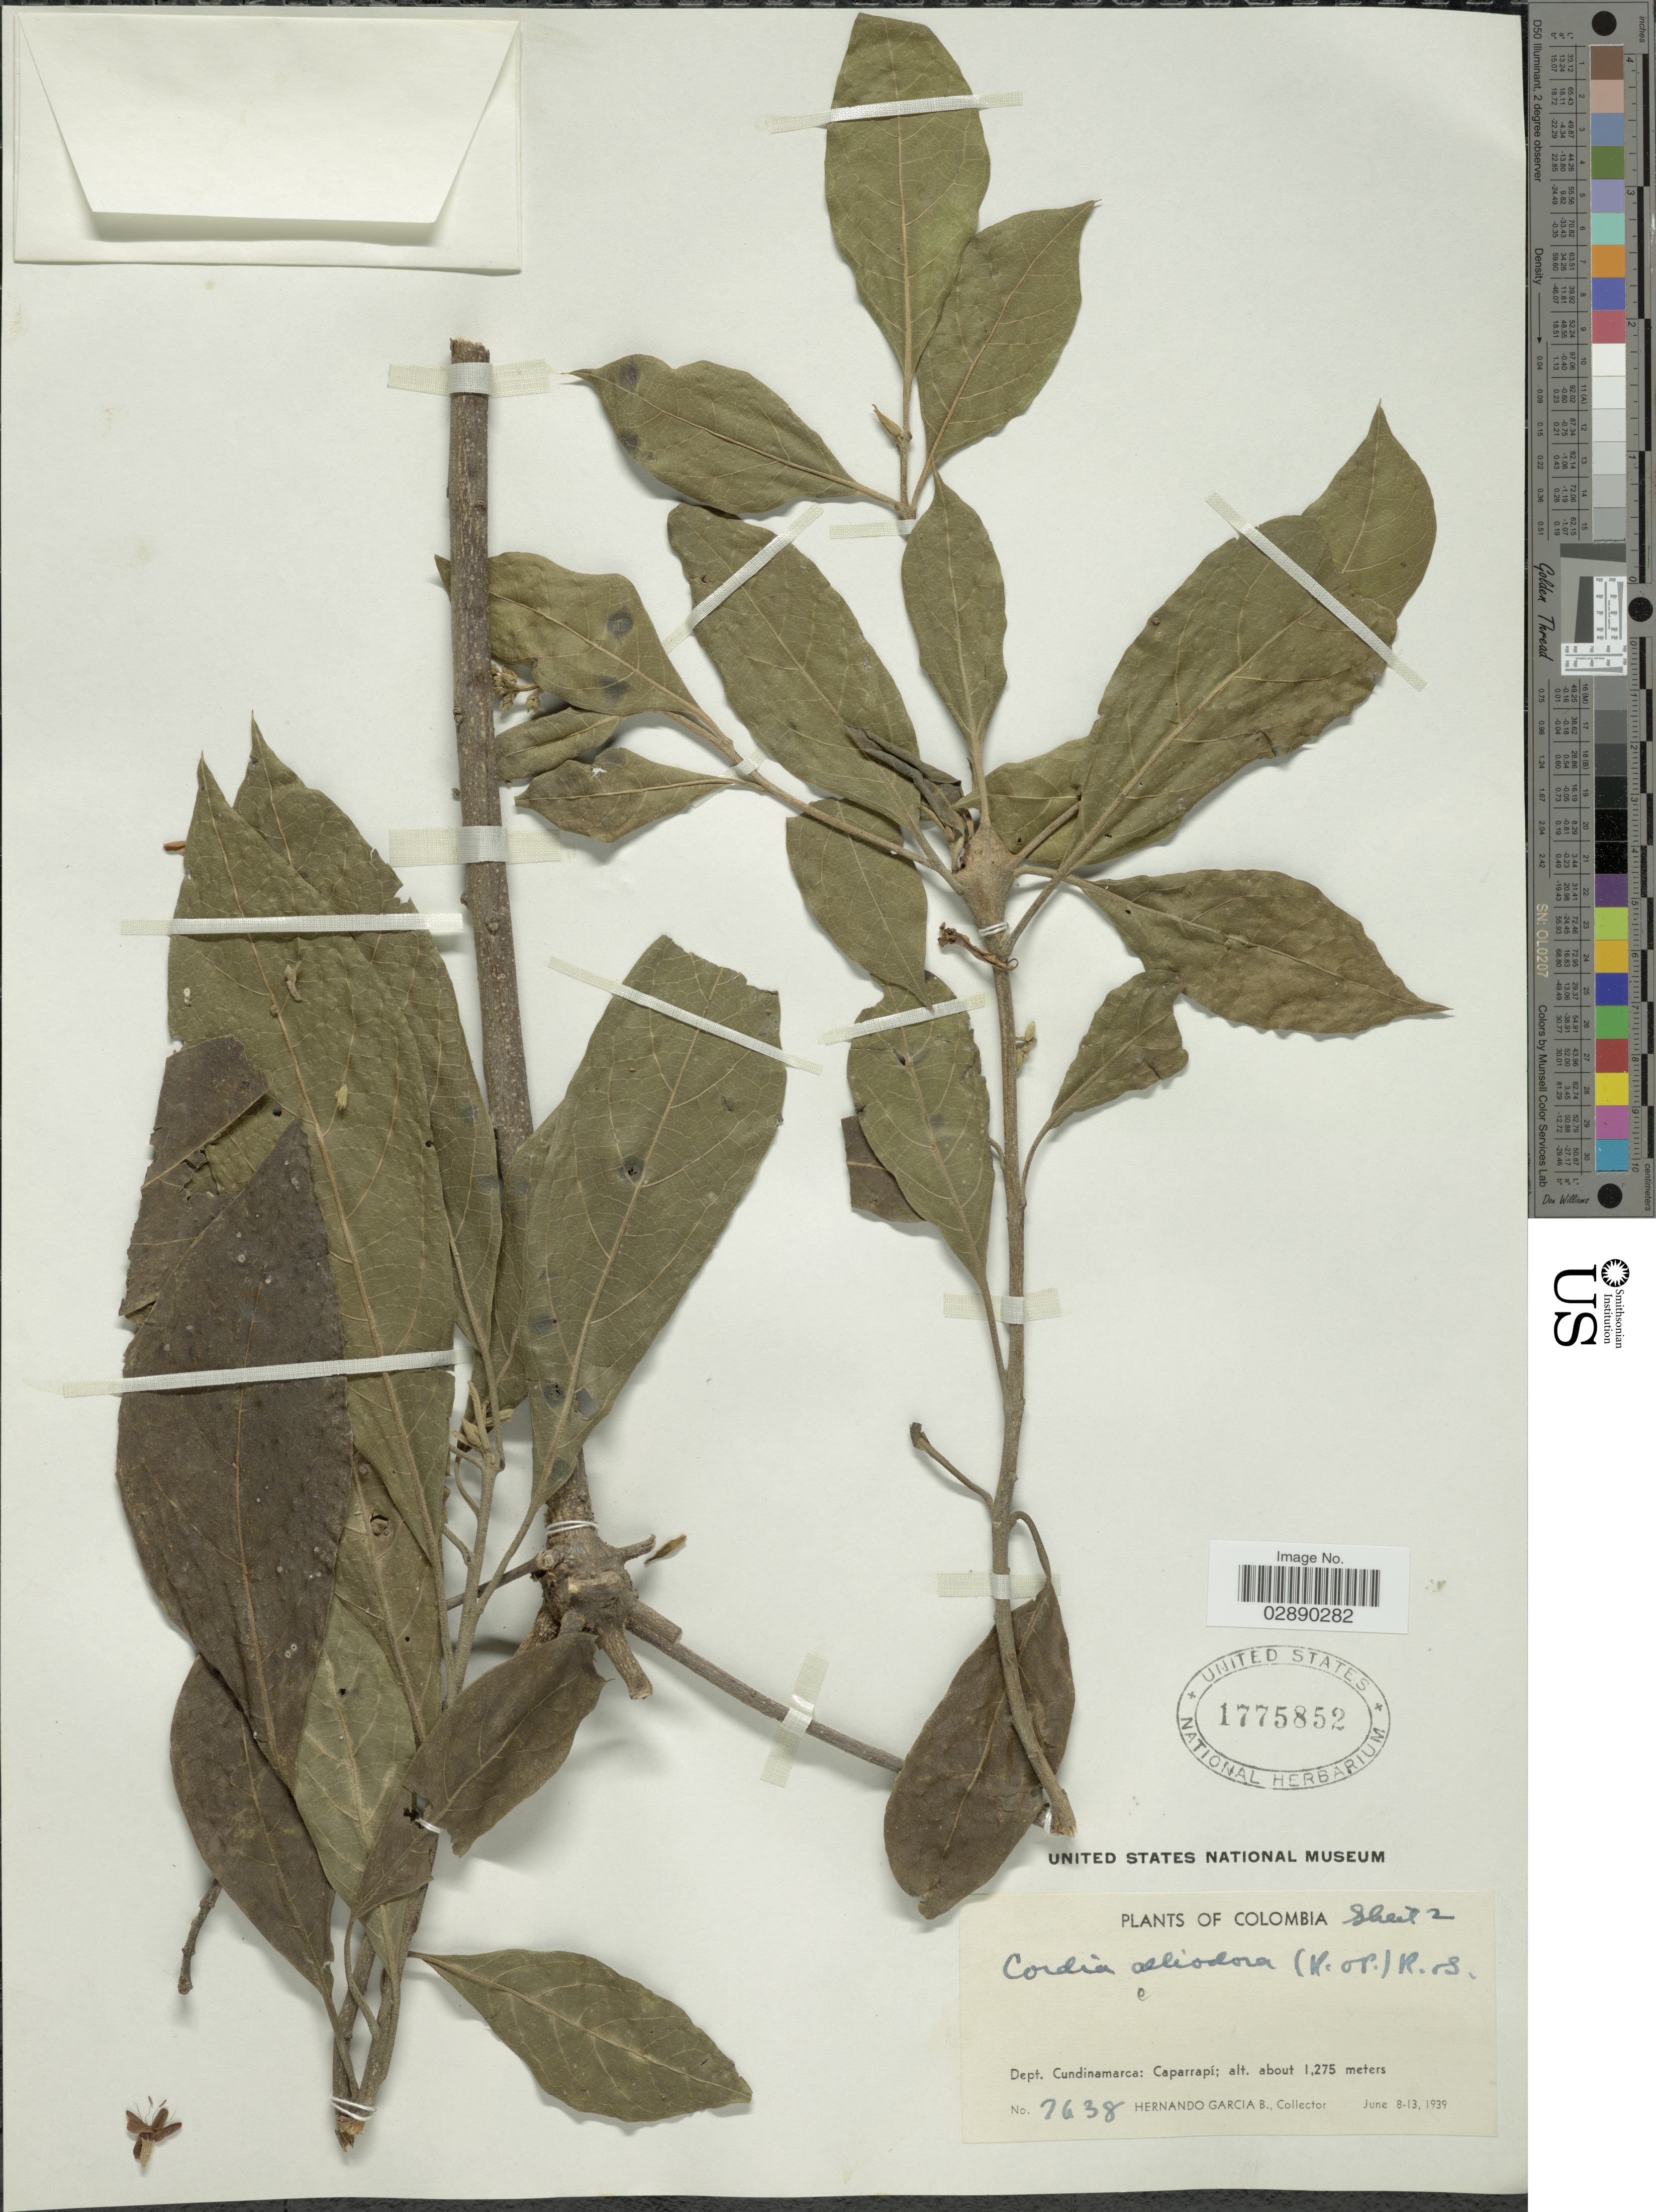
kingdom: Plantae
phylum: Tracheophyta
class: Magnoliopsida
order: Boraginales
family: Cordiaceae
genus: Cordia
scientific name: Cordia alliodora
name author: (Ruiz & Pav.) Oken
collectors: H. García Barriga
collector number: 1638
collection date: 1939-06-08/1939-06-13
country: Colombia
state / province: Cundinamarca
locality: Dept. Cundinamarca: Caparrapí.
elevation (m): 1275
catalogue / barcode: US 1775852